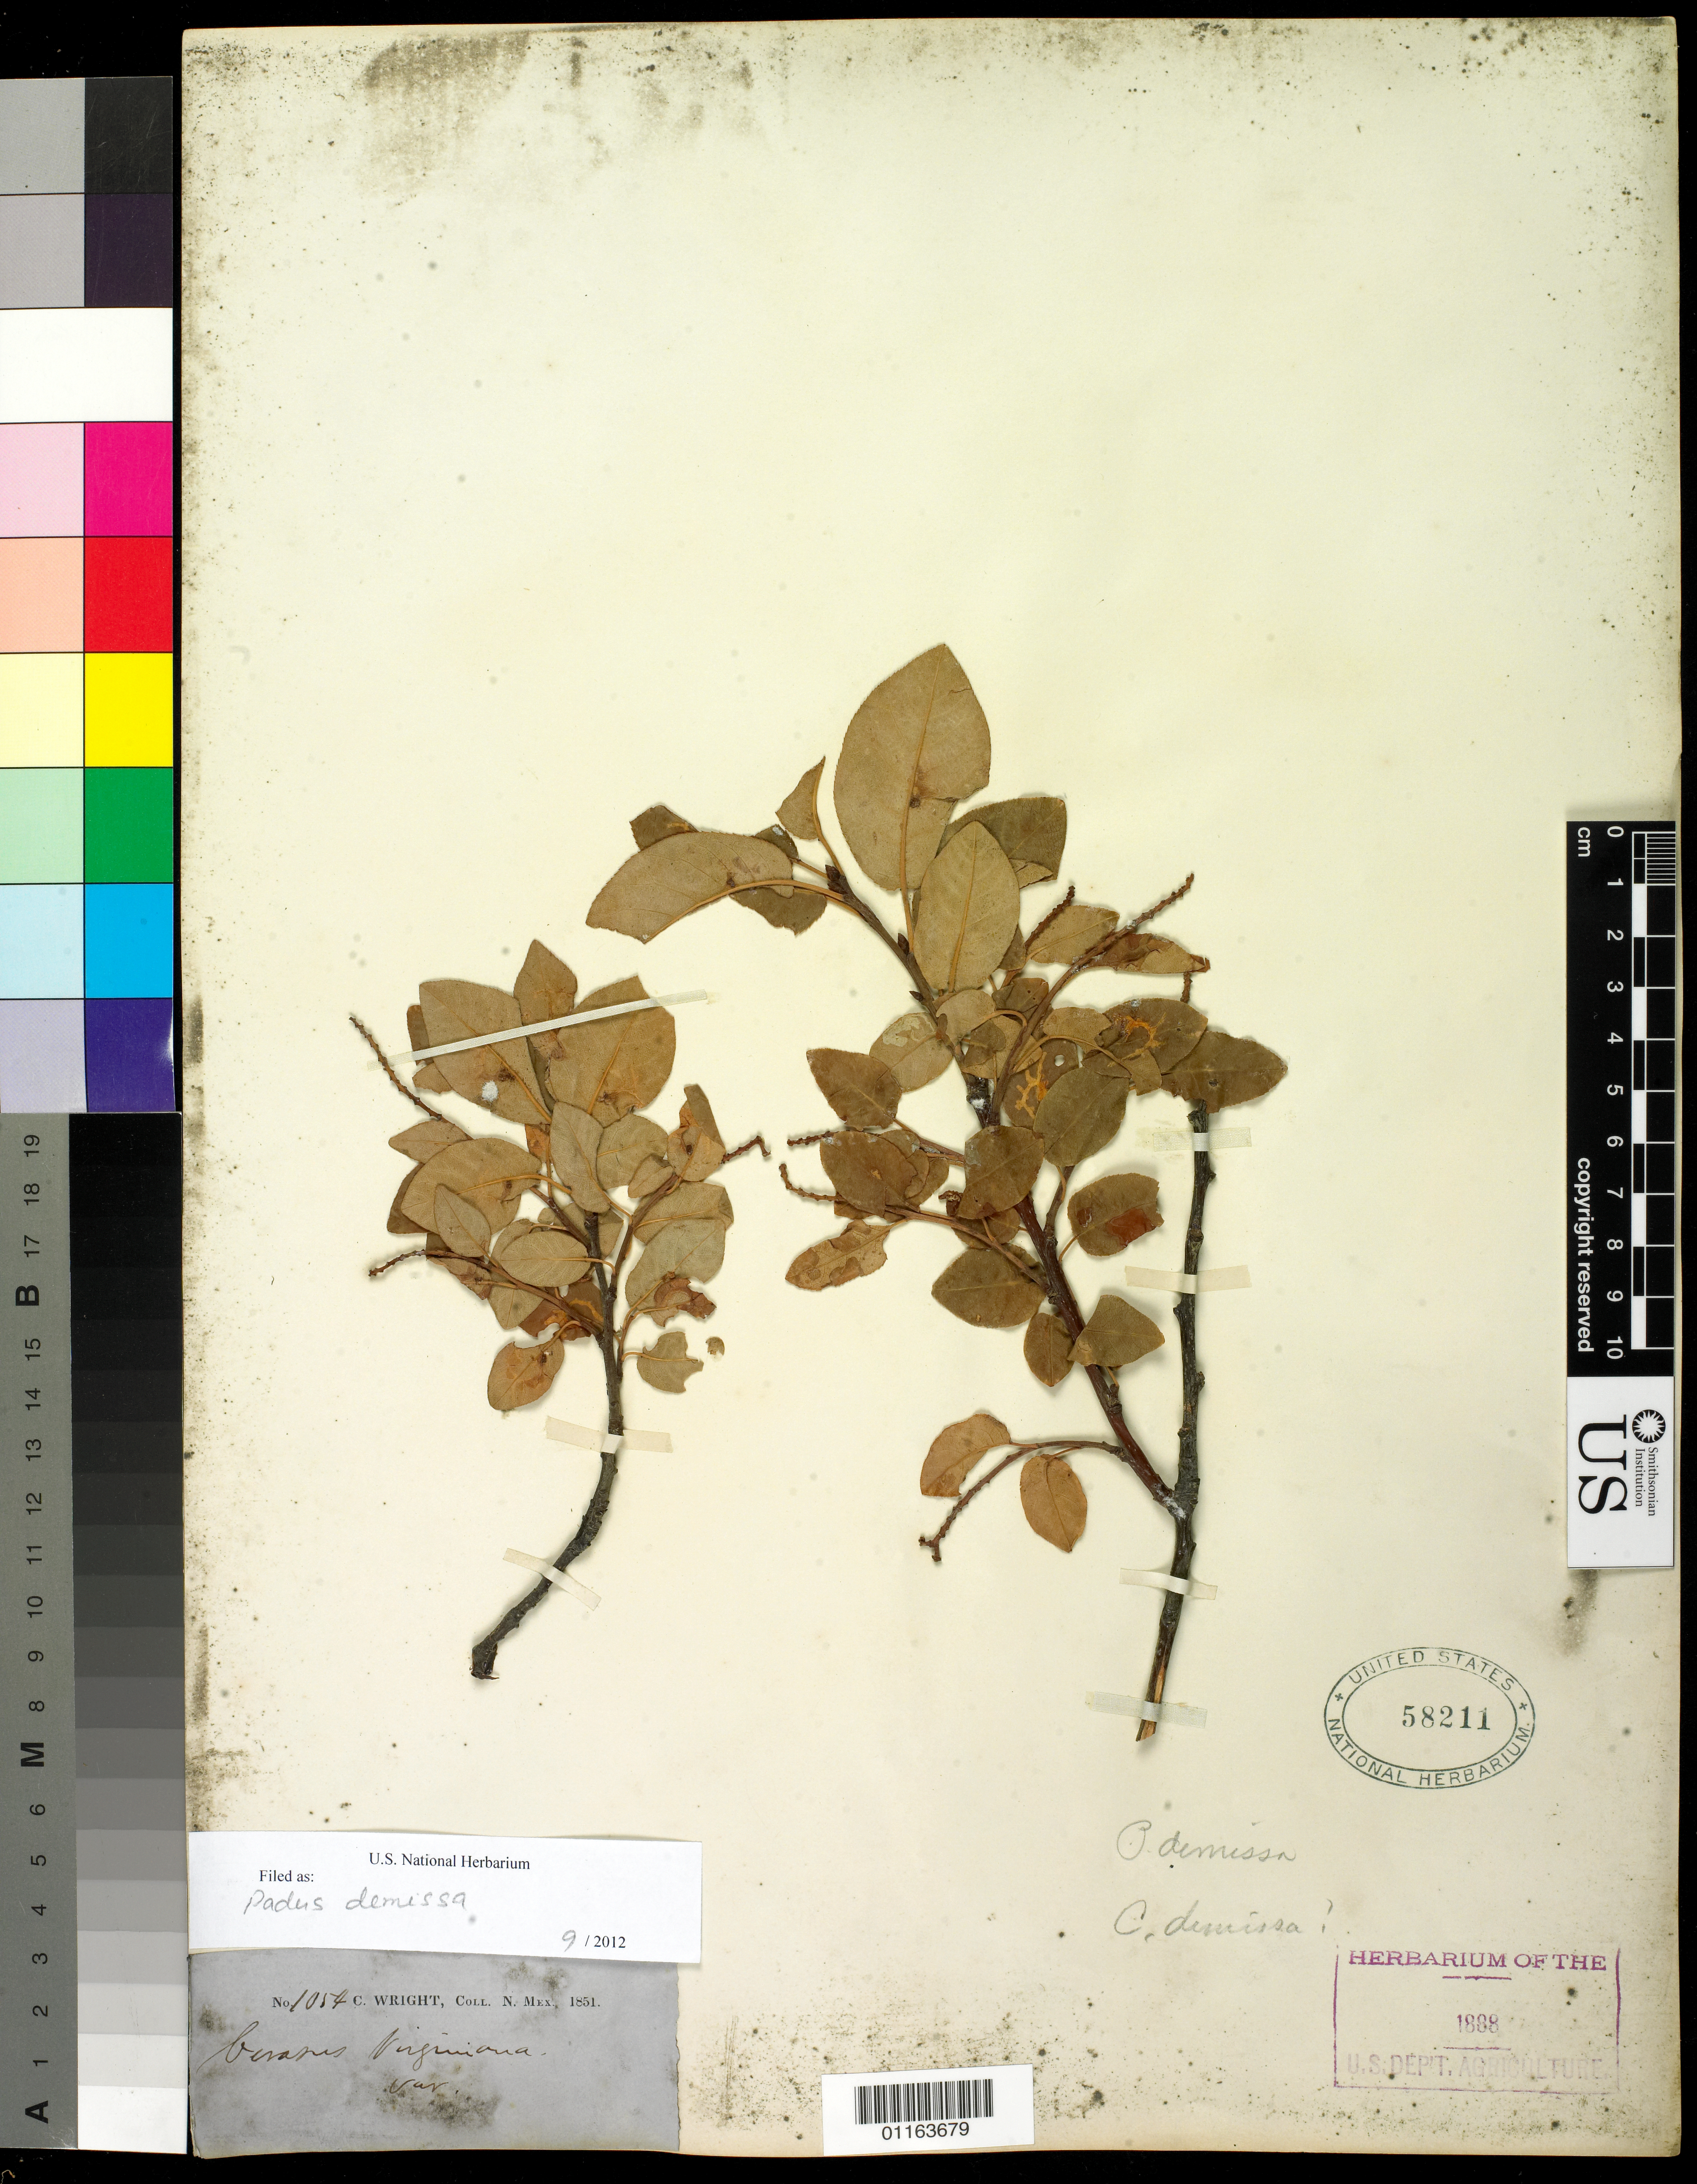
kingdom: Plantae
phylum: Tracheophyta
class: Magnoliopsida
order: Rosales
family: Rosaceae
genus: Prunus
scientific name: Prunus virginiana var. demissa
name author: (Nutt.) Torr.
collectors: C. Wright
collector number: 1054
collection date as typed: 1851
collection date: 1851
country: United States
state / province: New Mexico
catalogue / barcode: US 58211